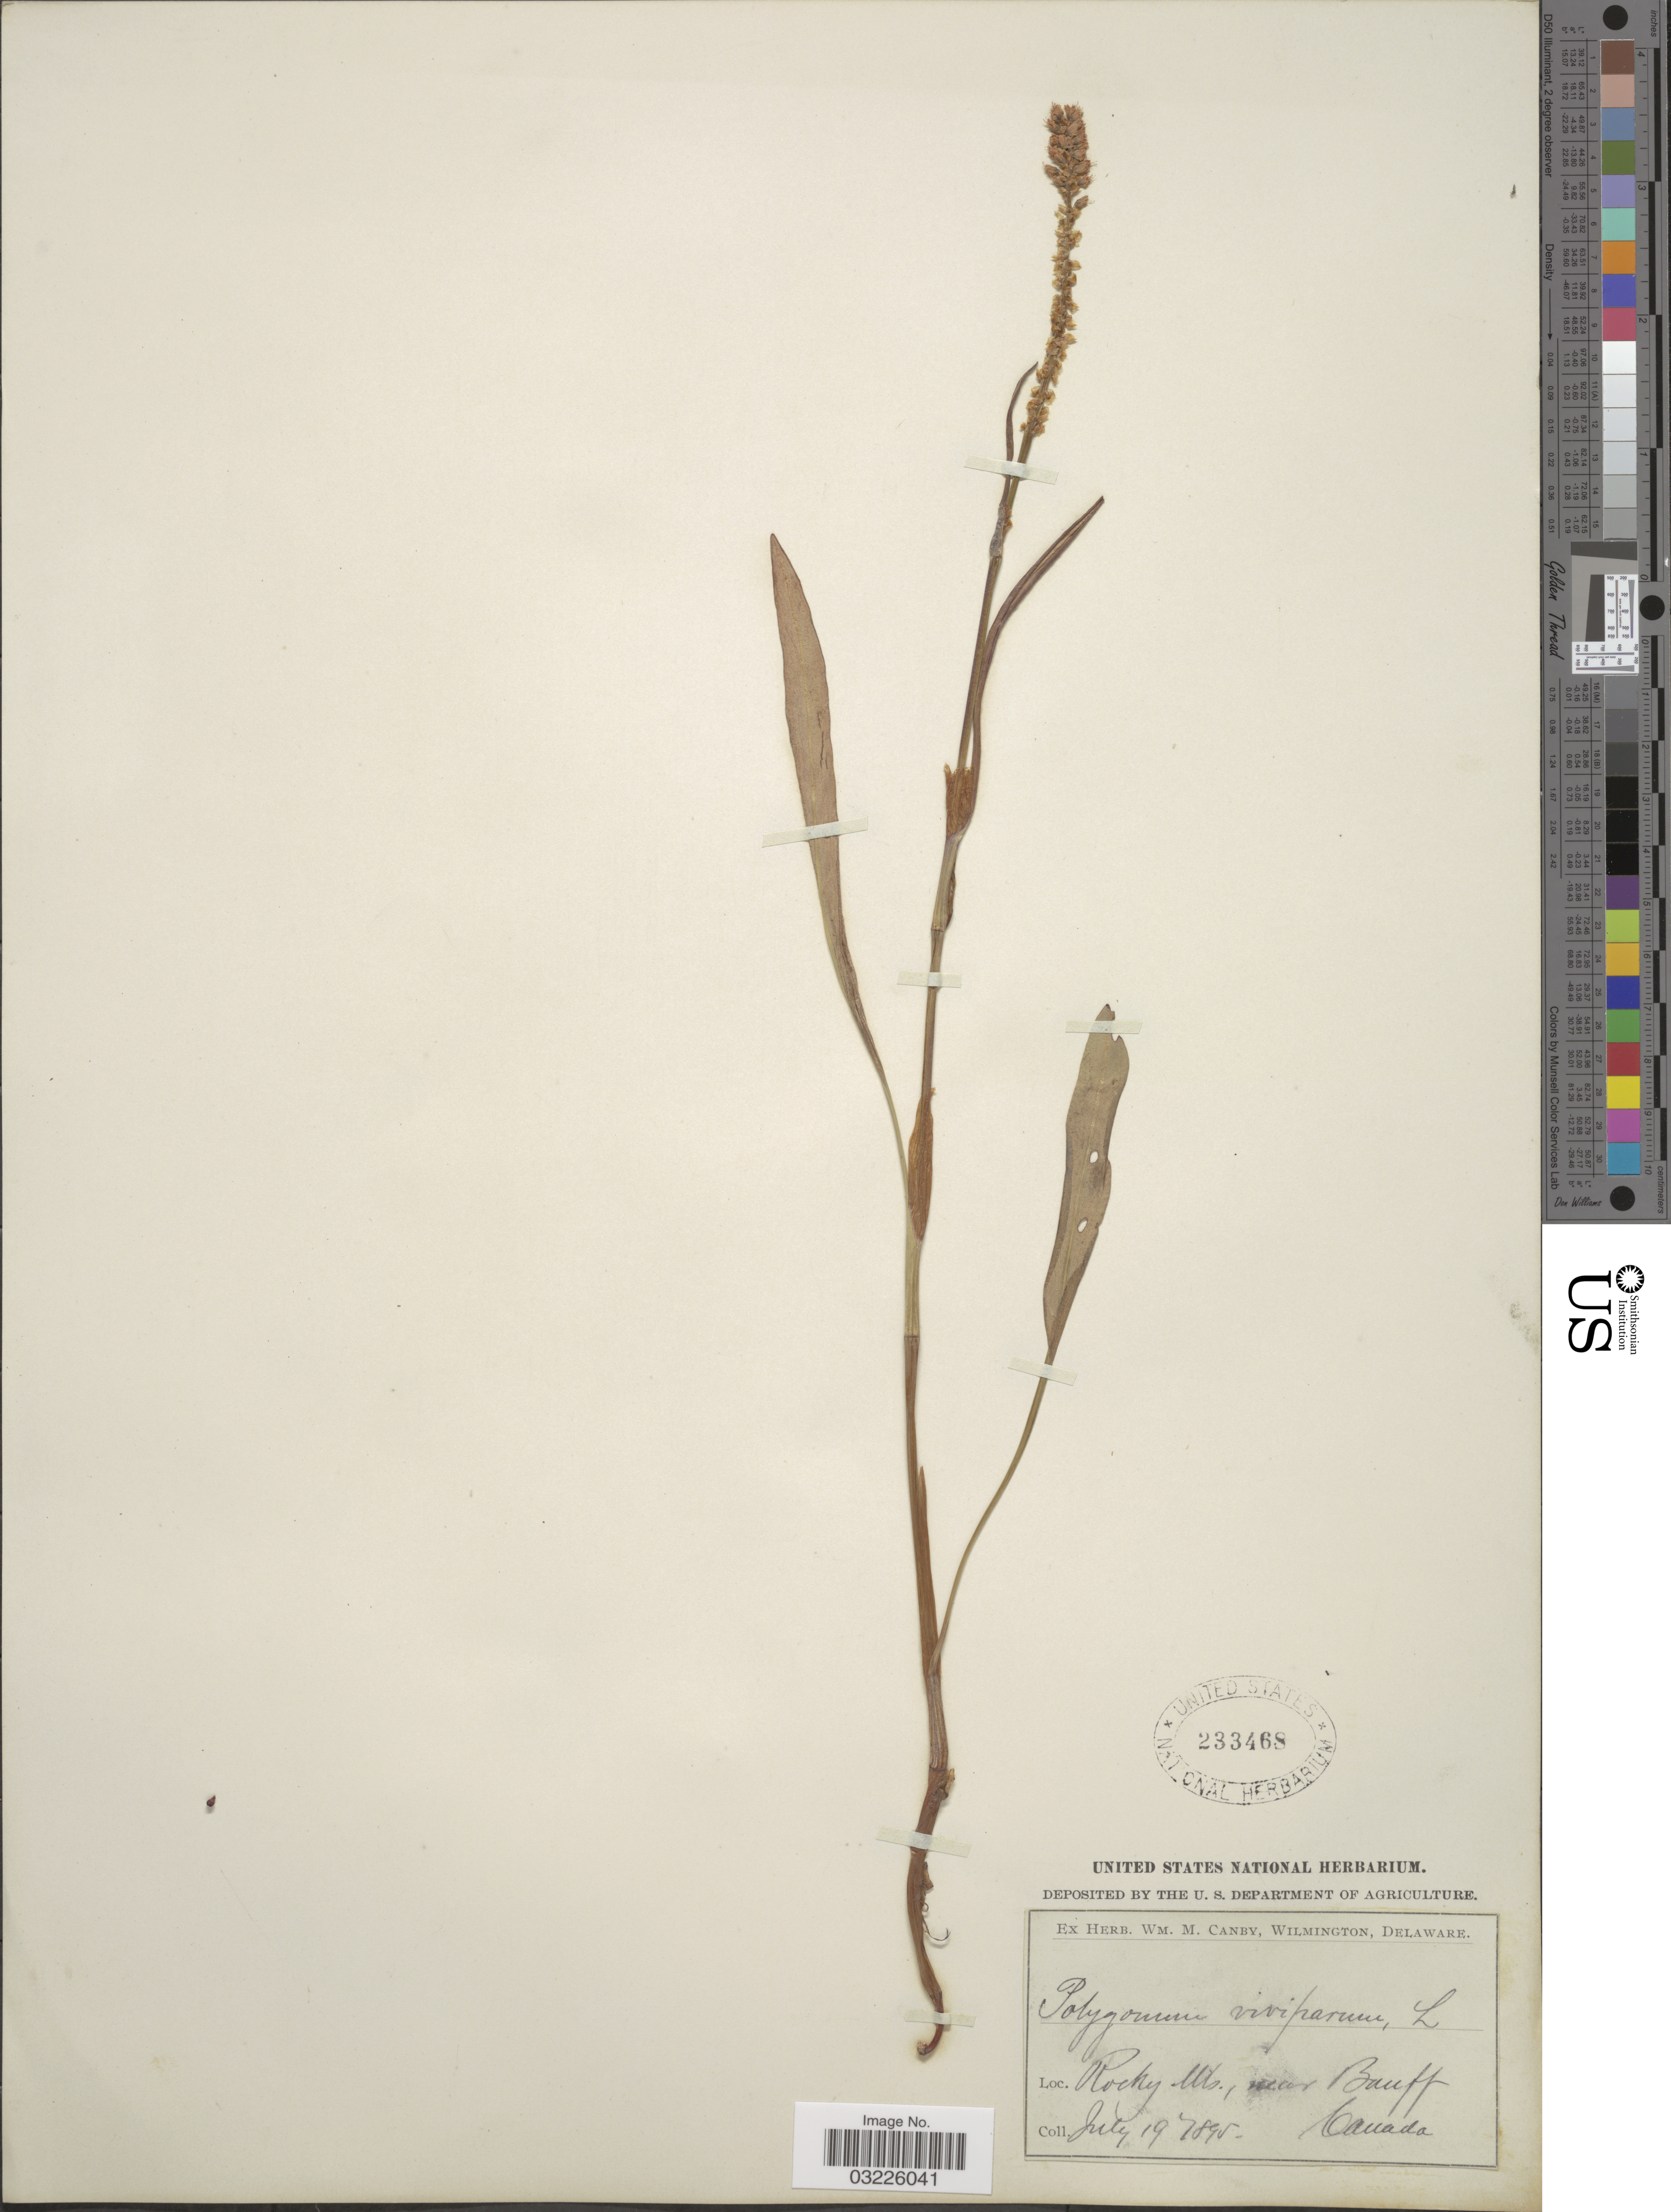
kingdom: Plantae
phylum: Tracheophyta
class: Magnoliopsida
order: Caryophyllales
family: Polygonaceae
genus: Bistorta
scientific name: Bistorta vivipara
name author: (L.) Delarbre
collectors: ex herb. W.M. Canby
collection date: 1895-07-19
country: Canada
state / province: Alberta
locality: Rocky Mt., near Banff.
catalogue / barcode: US 233468